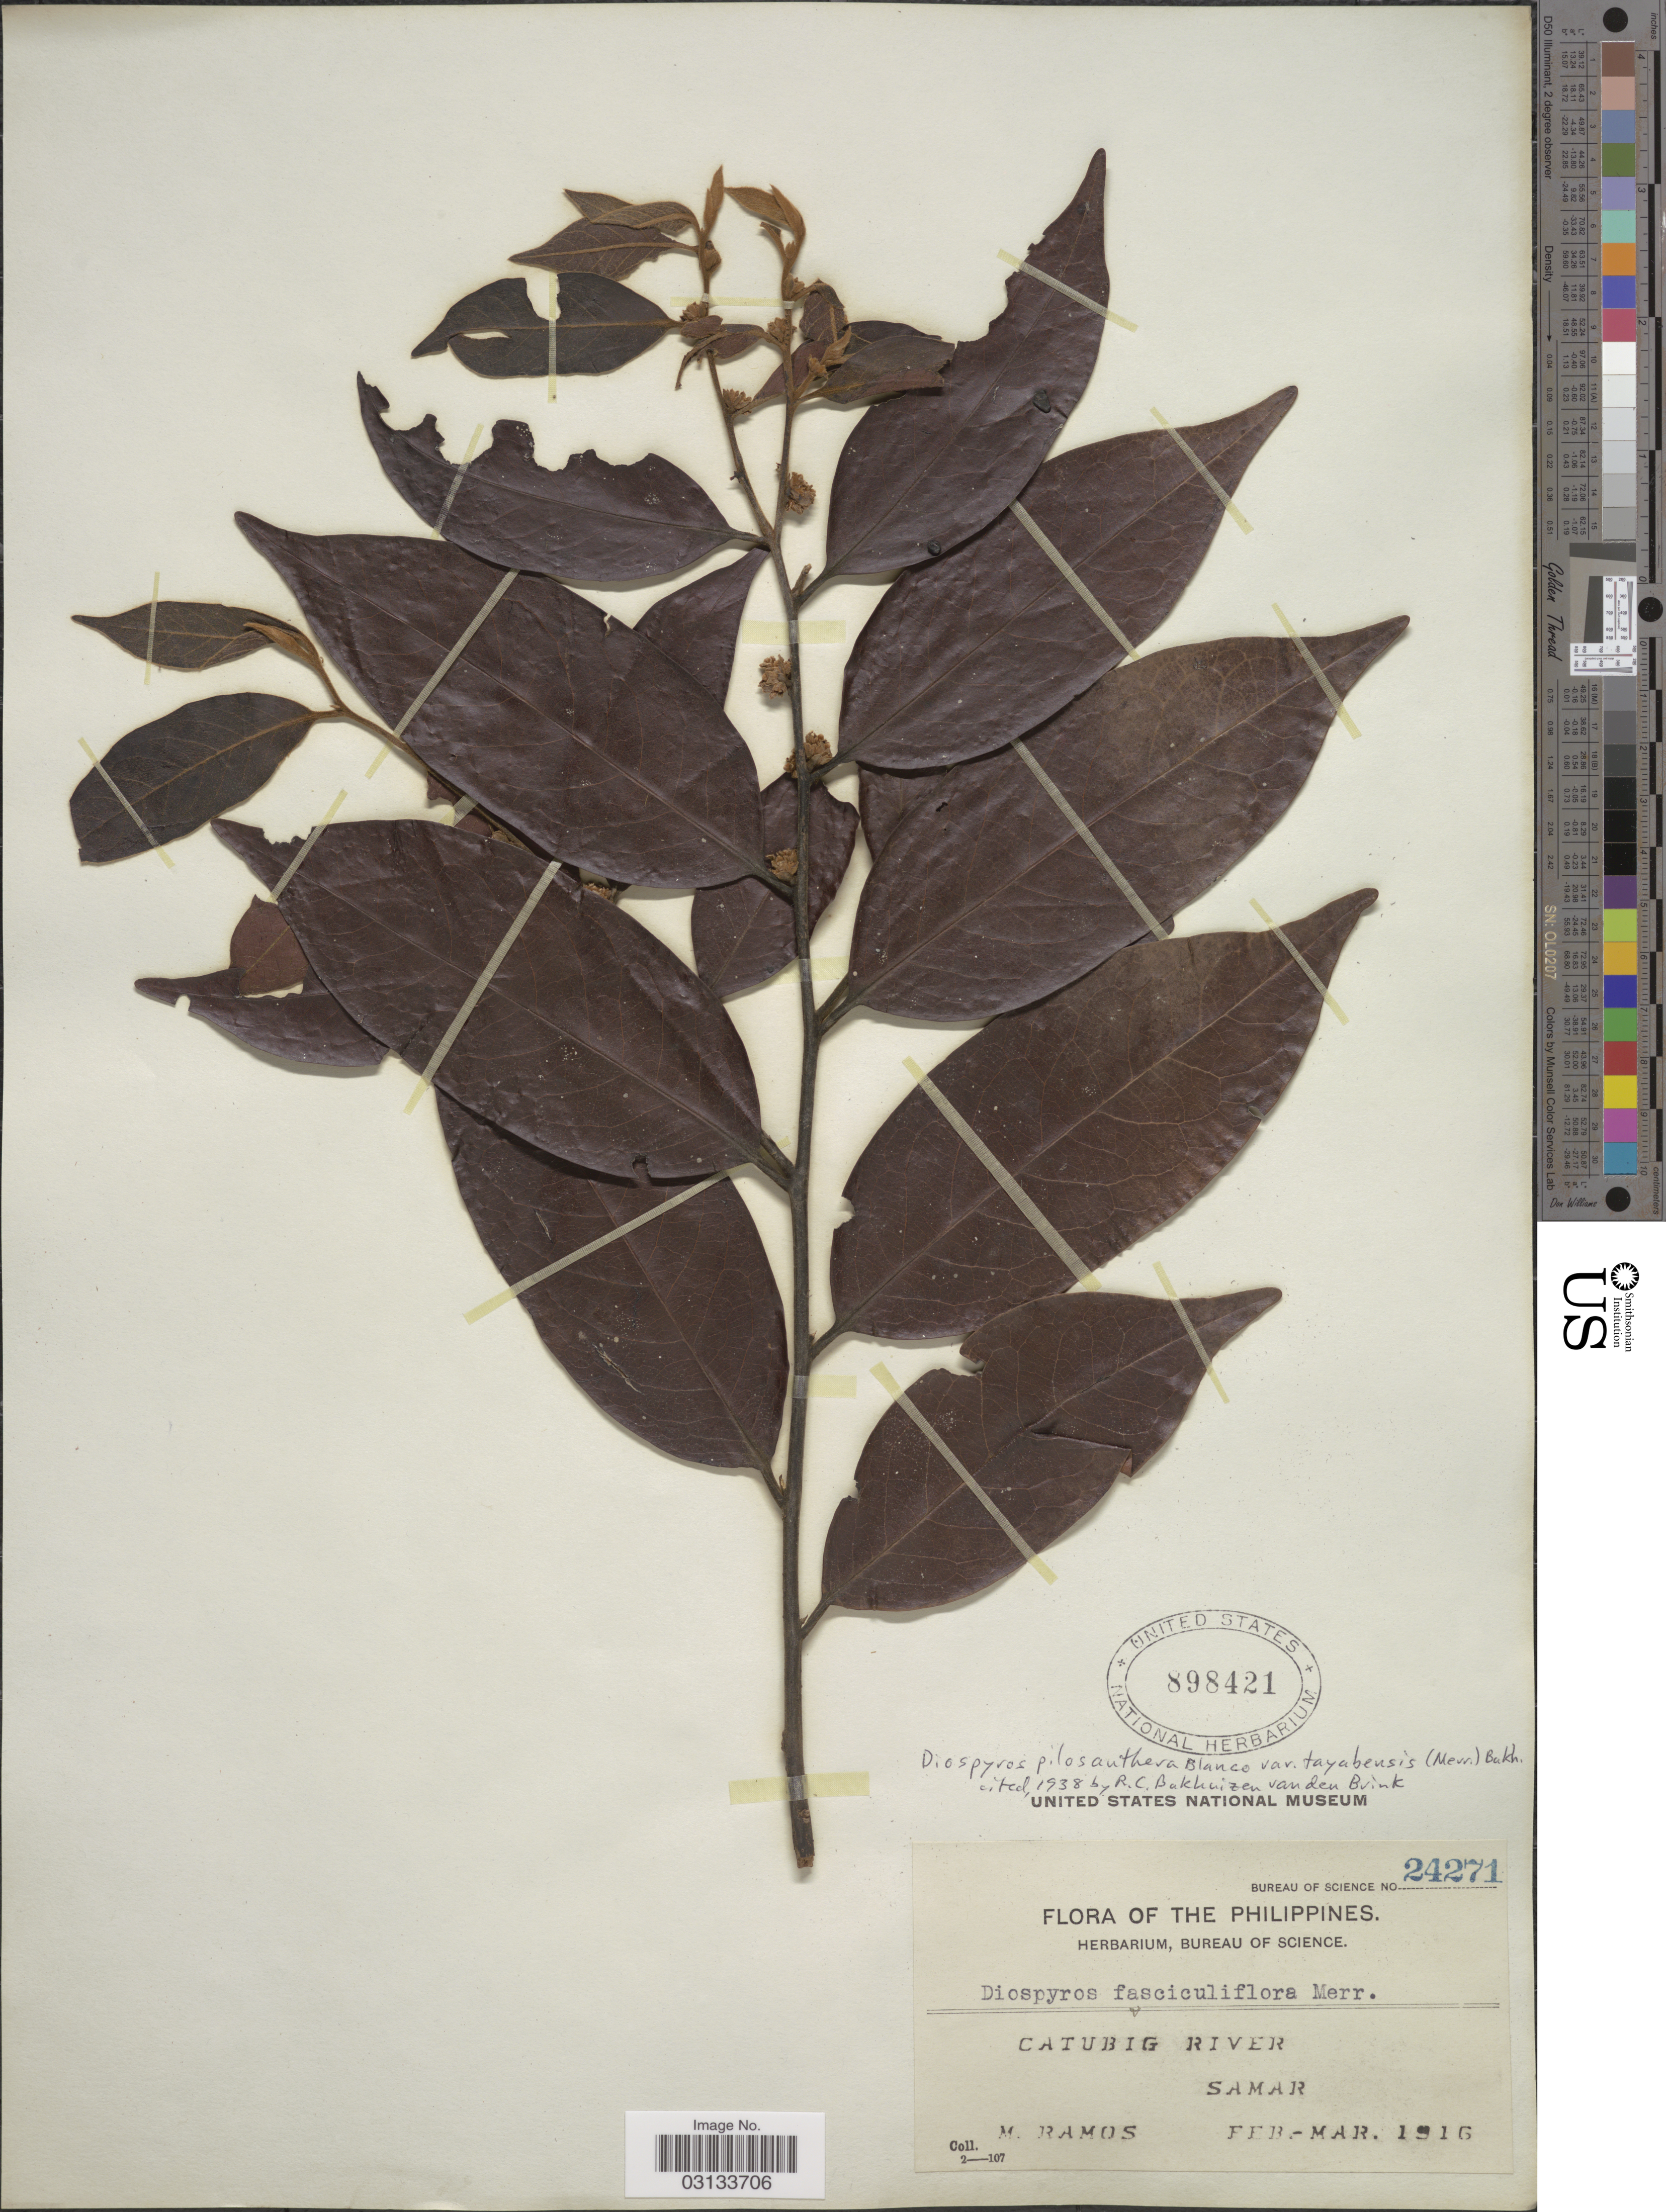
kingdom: Plantae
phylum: Tracheophyta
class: Magnoliopsida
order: Ericales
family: Ebenaceae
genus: Diospyros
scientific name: Diospyros pilosanthera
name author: Blanco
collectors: M. Ramos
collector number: Bureau of Science 24271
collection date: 1916-02/1916-03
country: Philippines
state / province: Eastern Visayas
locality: Catubig River. Samar.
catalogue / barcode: US 898421